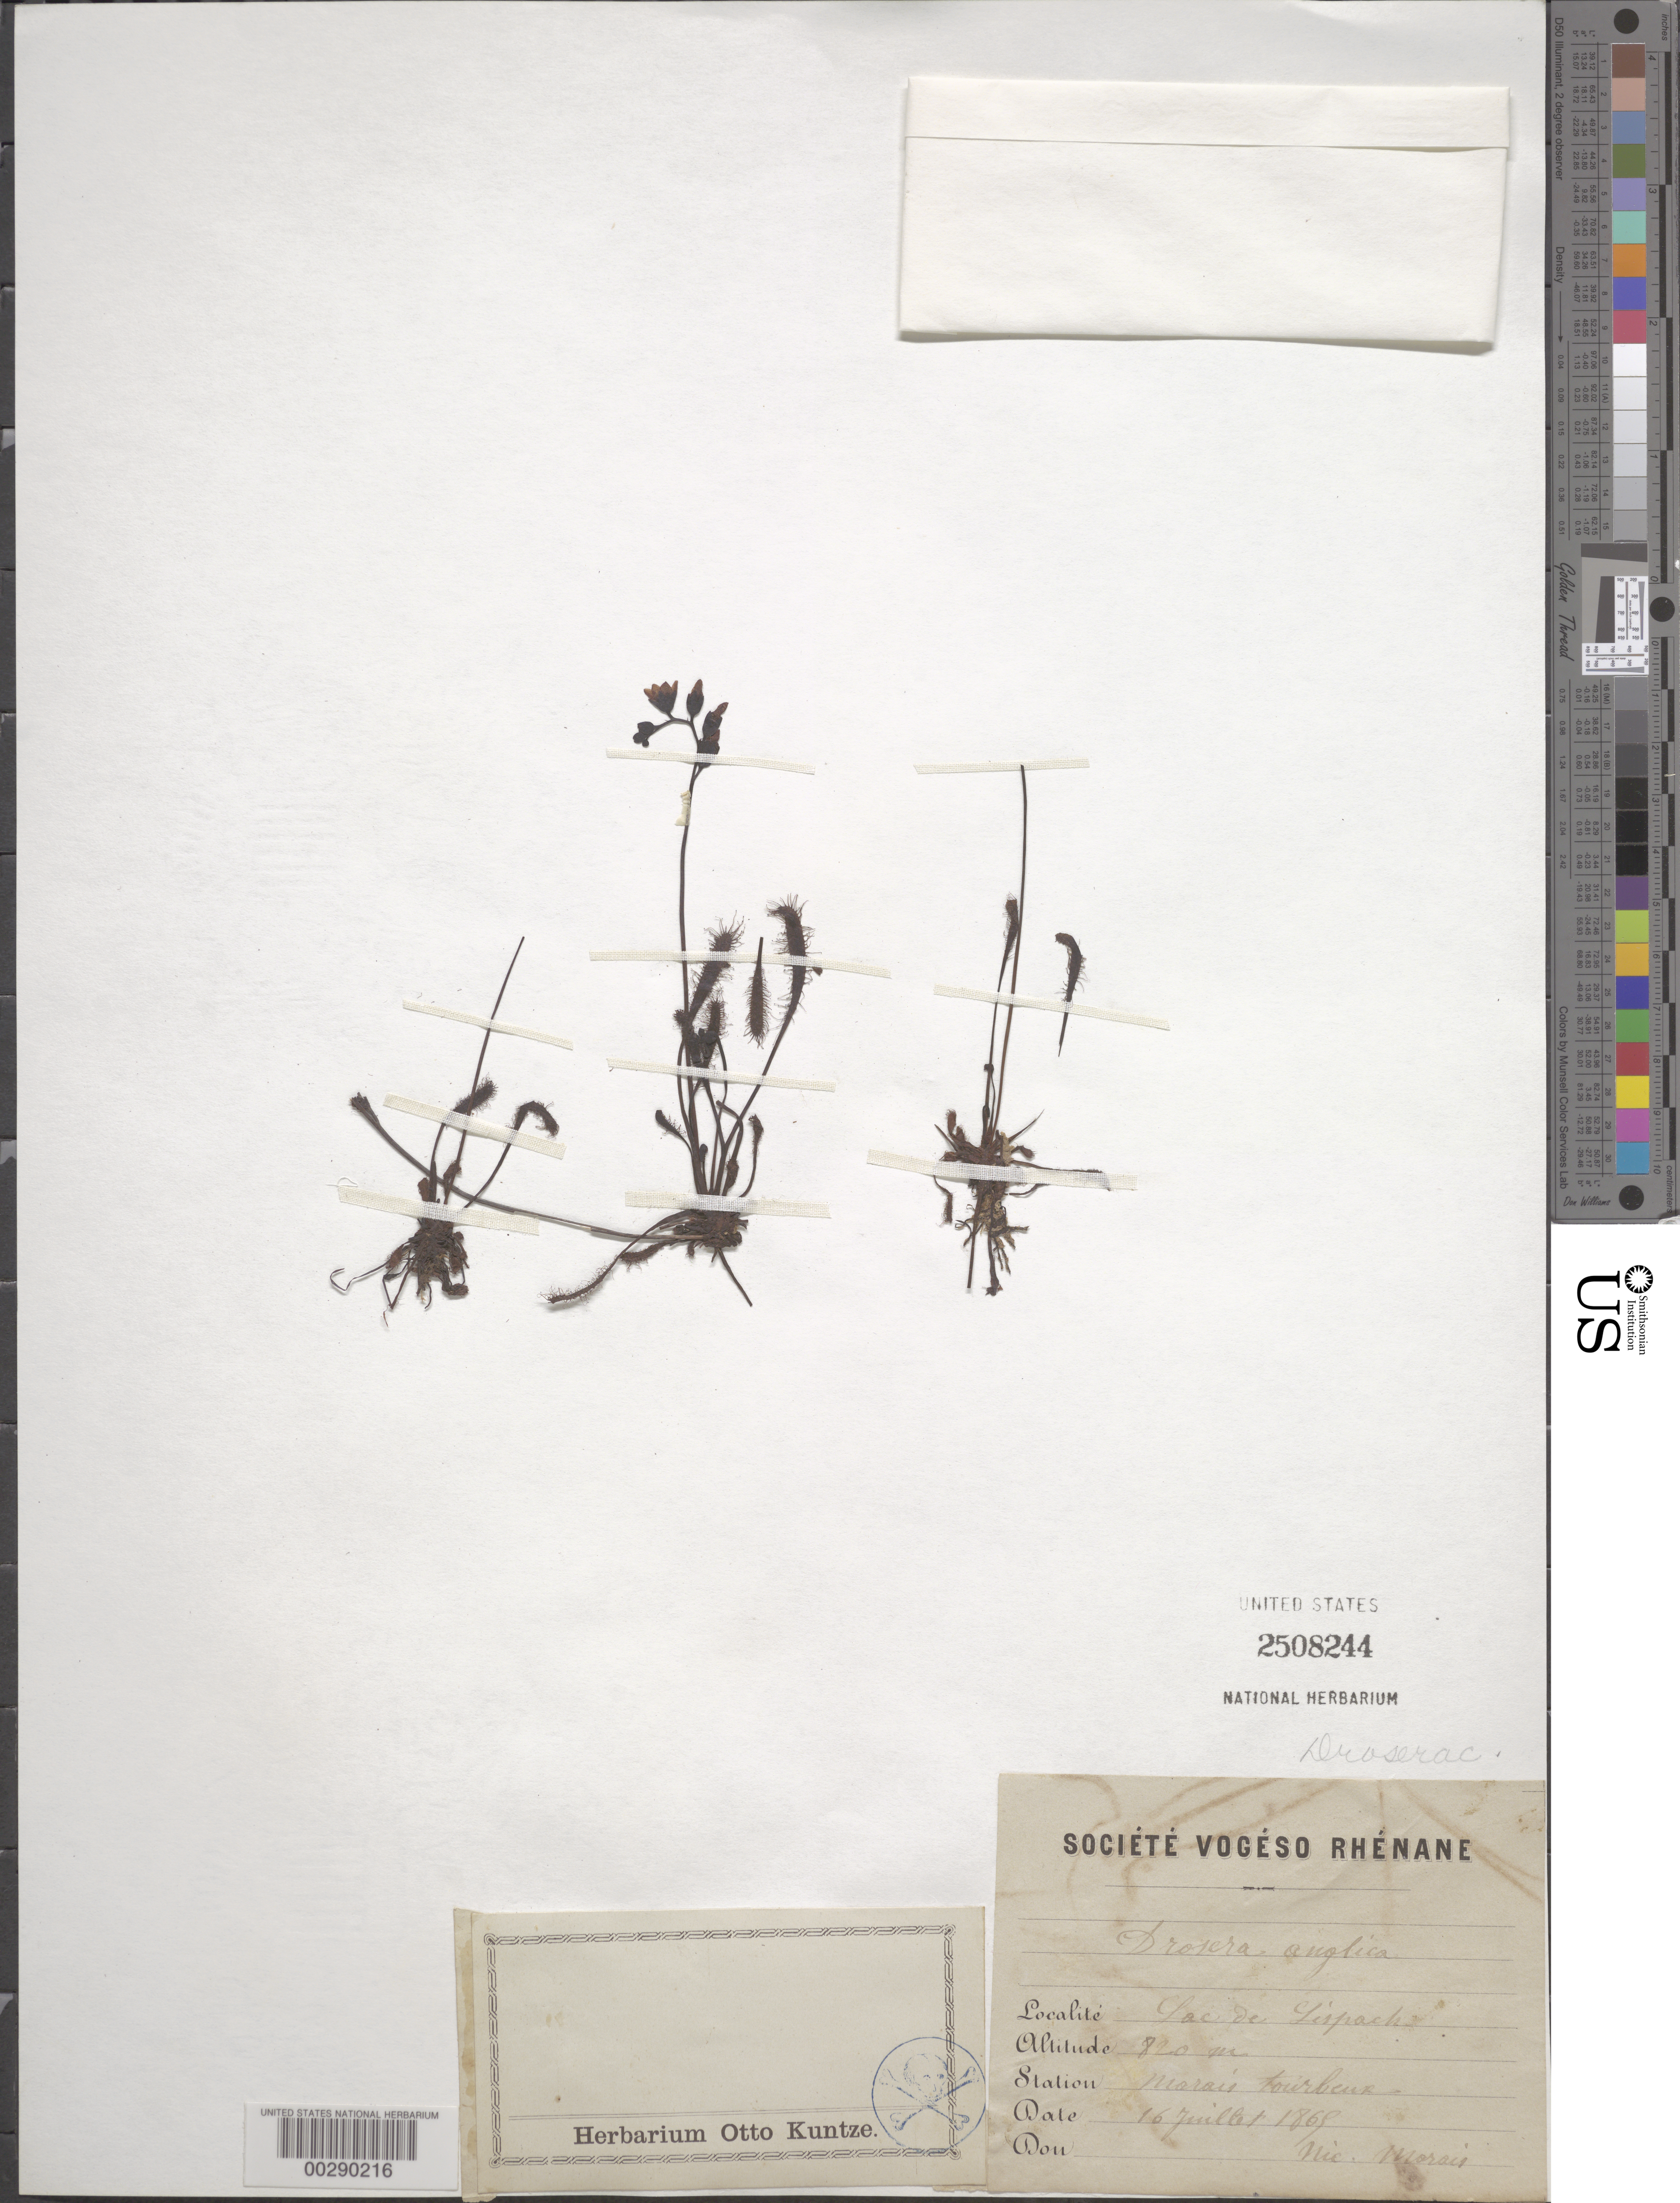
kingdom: Plantae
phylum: Tracheophyta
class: Magnoliopsida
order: Caryophyllales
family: Droseraceae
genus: Drosera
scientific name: Drosera anglica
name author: Huds.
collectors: N. Morais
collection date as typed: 16 Jul 1869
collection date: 1869-07-16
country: France(?)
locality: Lac de Lispach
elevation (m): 820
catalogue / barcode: US 2508244